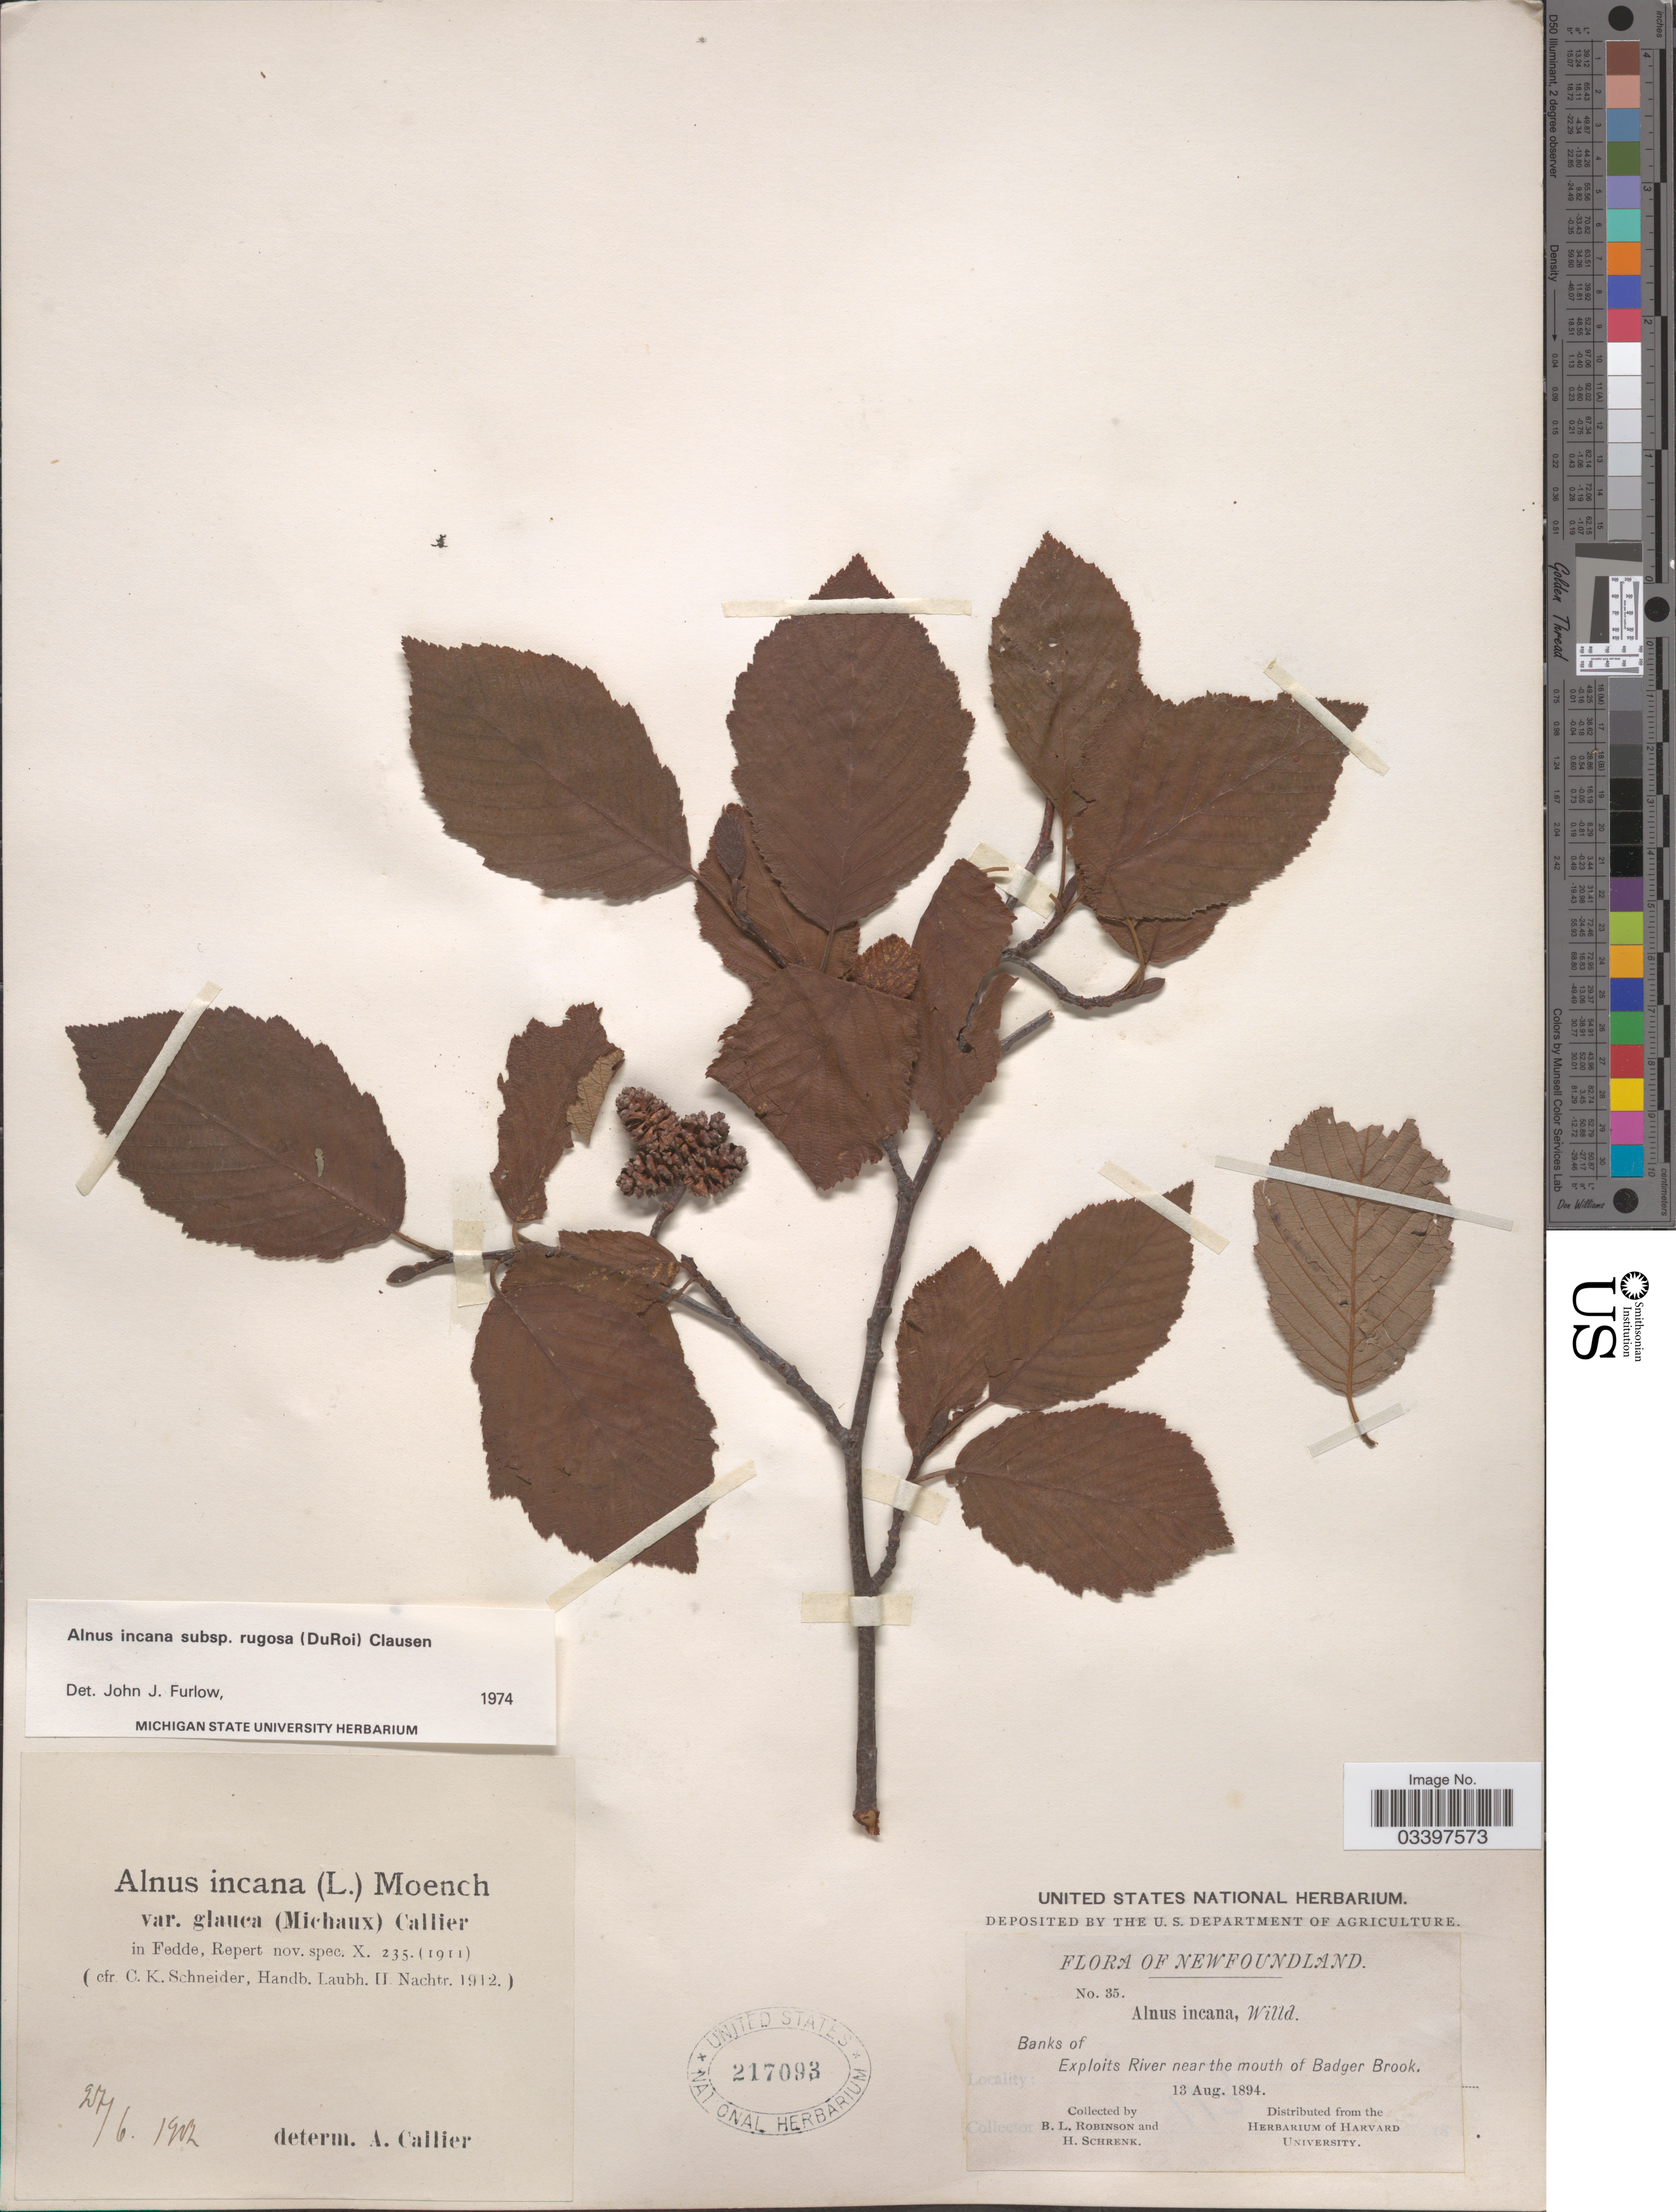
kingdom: Plantae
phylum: Tracheophyta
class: Magnoliopsida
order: Fagales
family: Betulaceae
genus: Alnus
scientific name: Alnus incana subsp. rugosa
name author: (Du Roi) R.T. Clausen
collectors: B. L. Robinson & H. Schrenk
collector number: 35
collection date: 1894-08-13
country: Canada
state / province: Newfoundland and Labrador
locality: Exploits River near the mouth of Badger Brook.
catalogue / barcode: US 217093